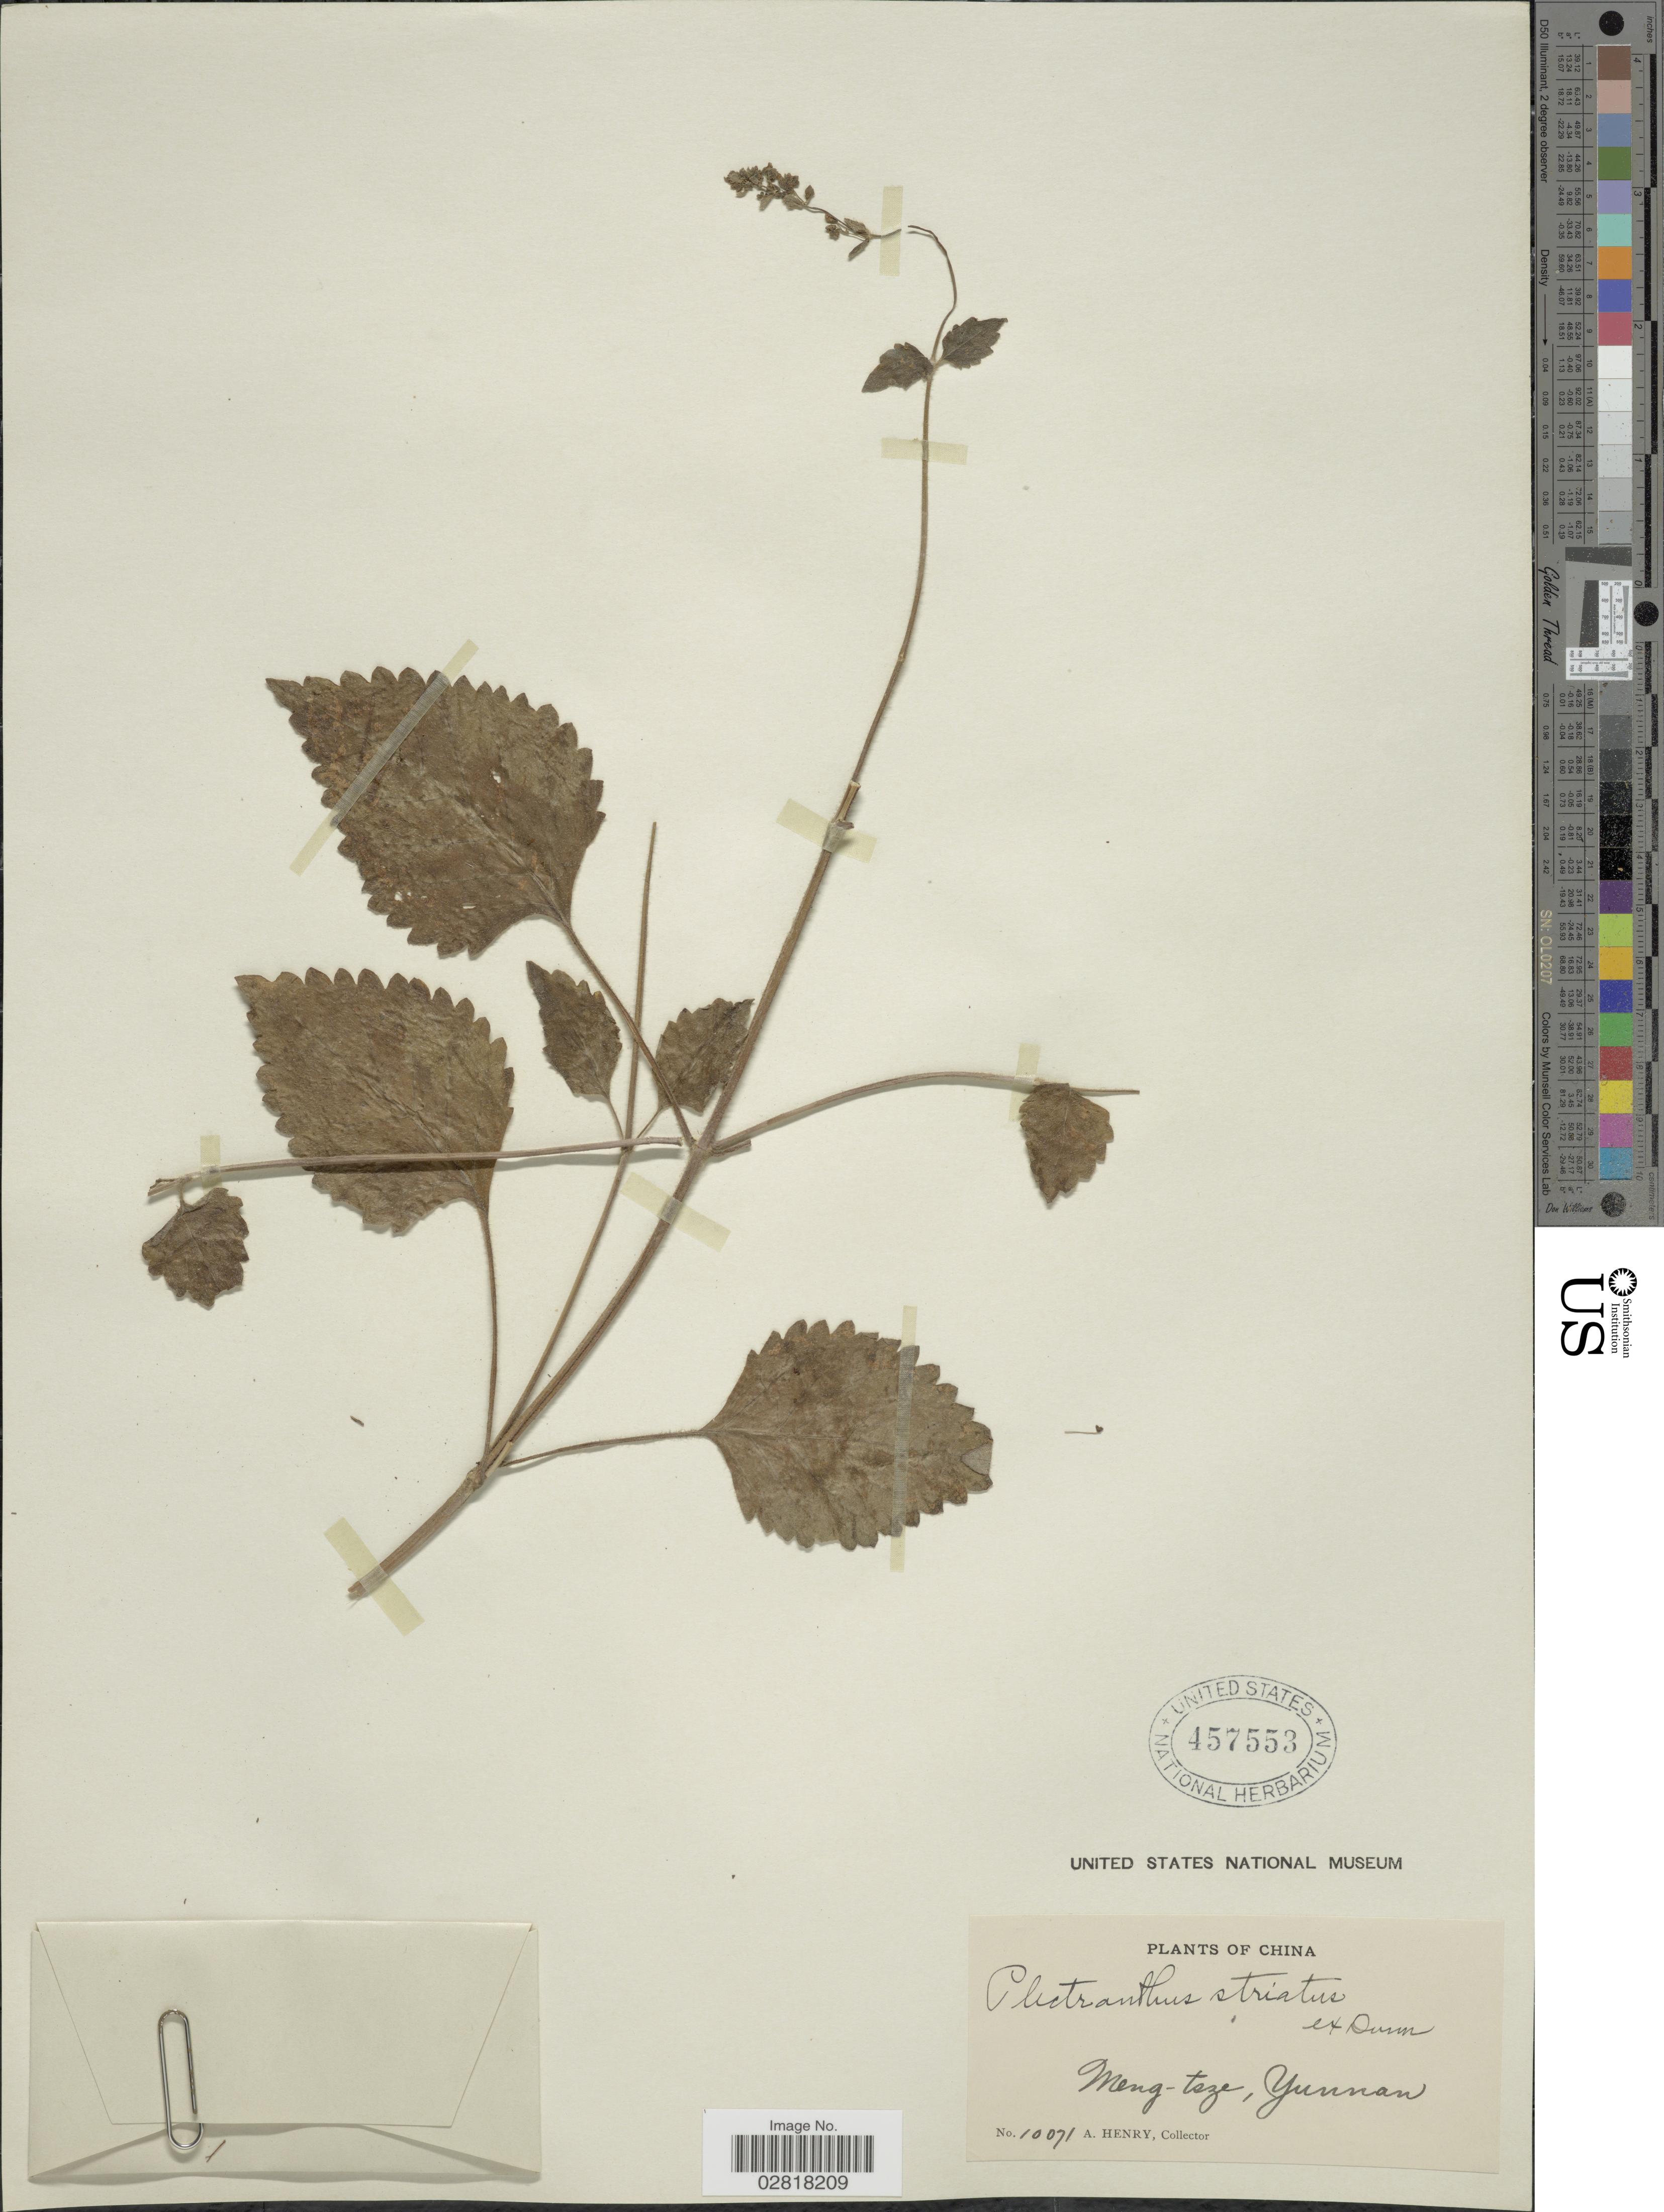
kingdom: Plantae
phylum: Tracheophyta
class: Magnoliopsida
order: Lamiales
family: Lamiaceae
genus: Plectranthus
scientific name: Plectranthus striatus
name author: Benth.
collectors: A. Henry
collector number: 10071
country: China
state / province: Yunnan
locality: Meng-tsze.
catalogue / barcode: US 457553